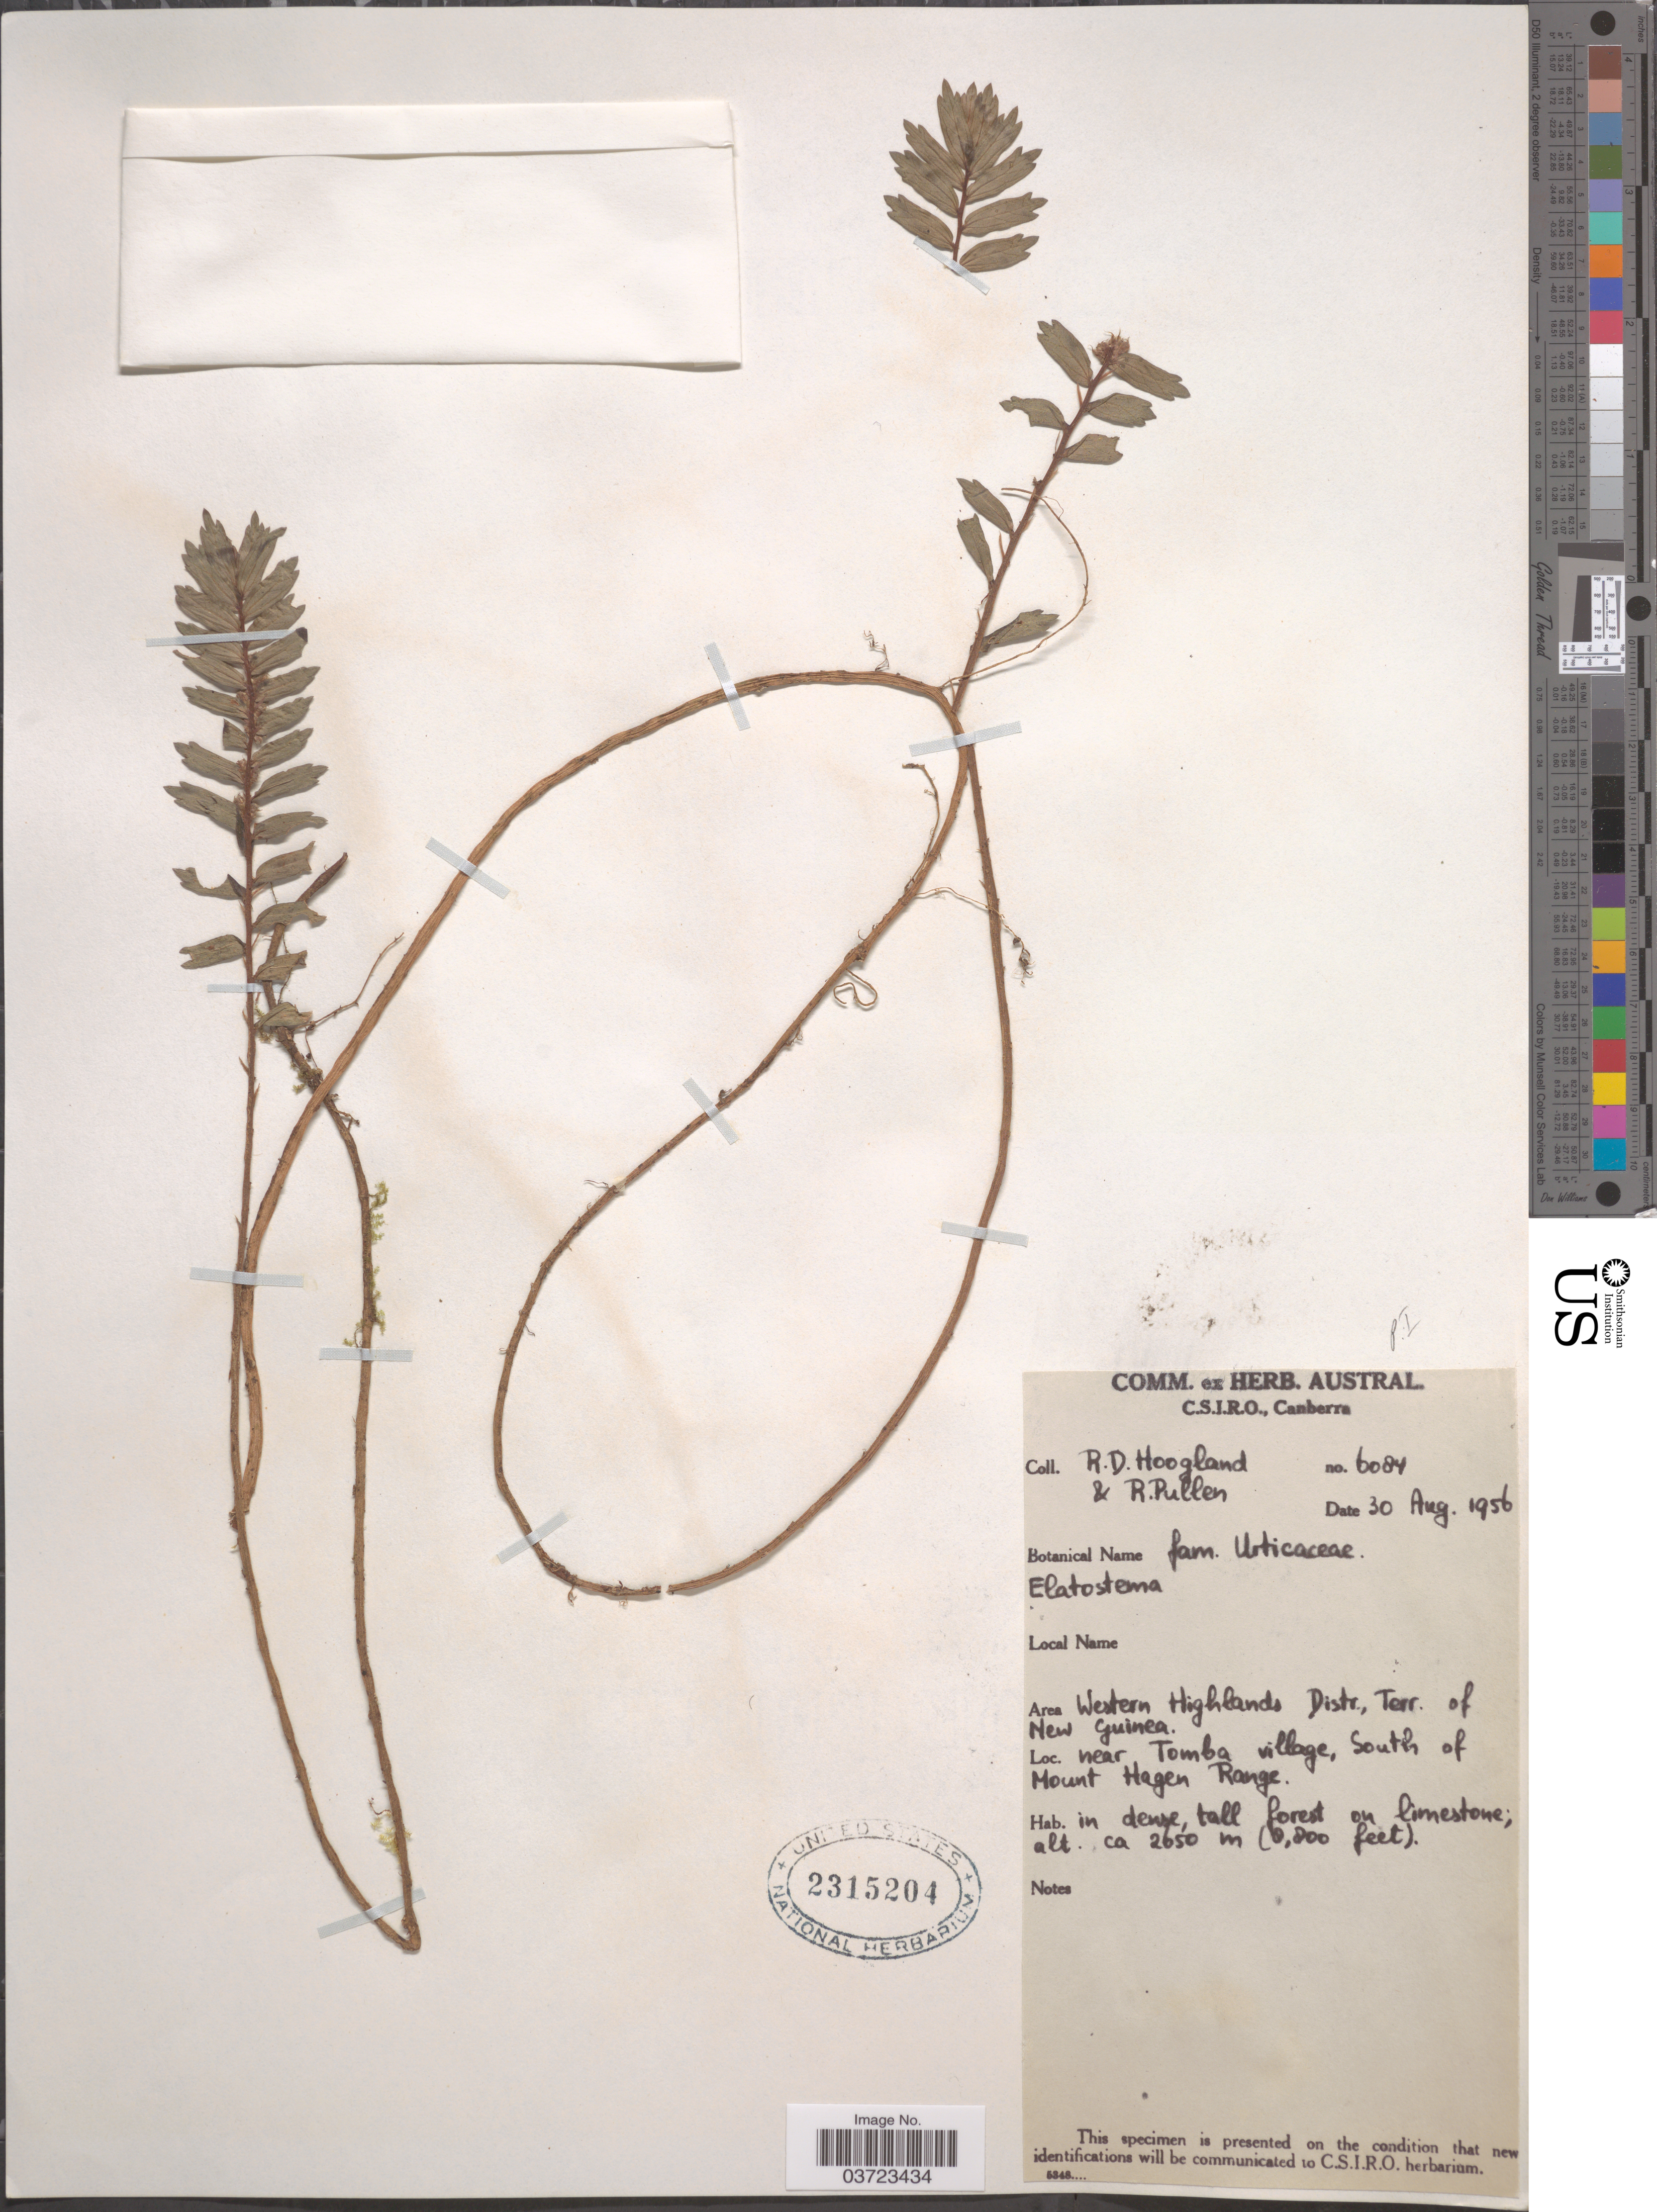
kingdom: Plantae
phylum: Tracheophyta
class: Magnoliopsida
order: Rosales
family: Urticaceae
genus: Elatostema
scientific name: Elatostema sp.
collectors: R. D. Hoogland & R. Pullen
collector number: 6084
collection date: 1956-08-30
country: Papua New Guinea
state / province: Western Highlands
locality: Area Western Highlands Distr., Terr. of New Guinea. near Tomba village, South of Mount Hagen Range.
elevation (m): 2650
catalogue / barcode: US 2315204